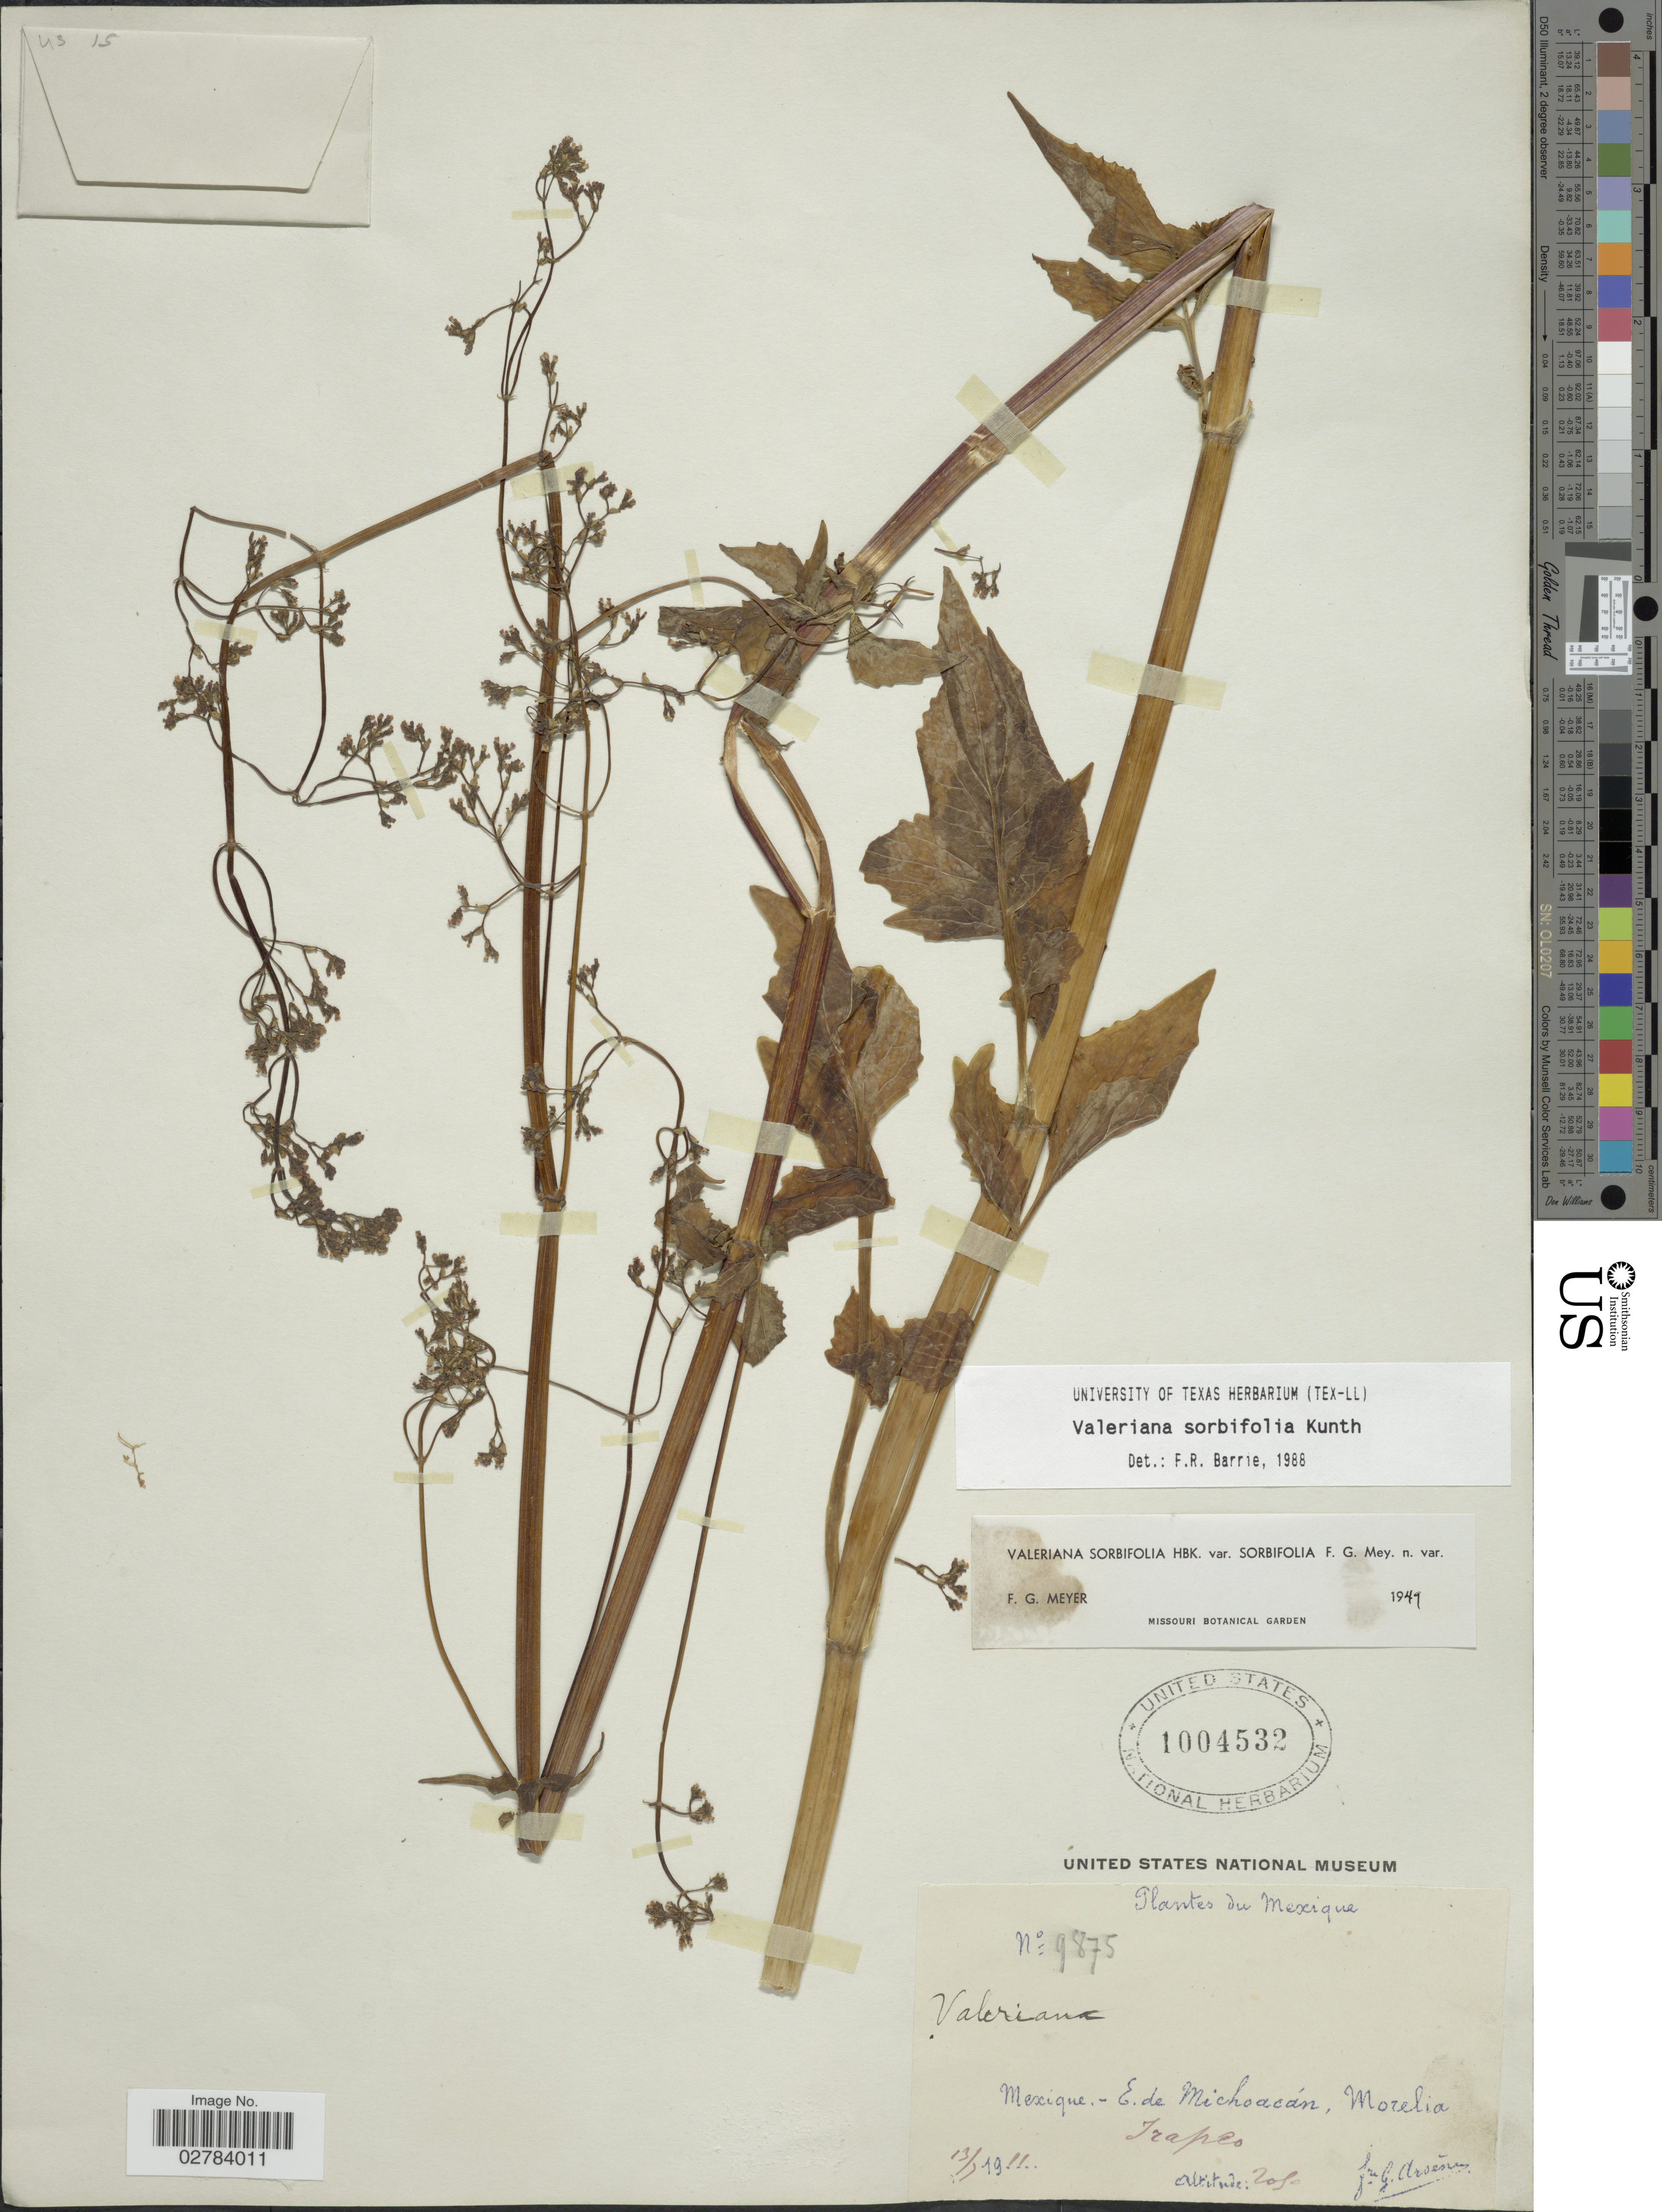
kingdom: Plantae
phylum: Tracheophyta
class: Magnoliopsida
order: Dipsacales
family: Caprifoliaceae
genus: Valeriana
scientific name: Valeriana sorbifolia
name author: Kunth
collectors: Bro. G. Arsène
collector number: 9875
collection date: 1911-07-13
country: Mexico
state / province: Michoacán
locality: E. de Michoacán, Morelia, Irapeo.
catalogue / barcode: US 1004532